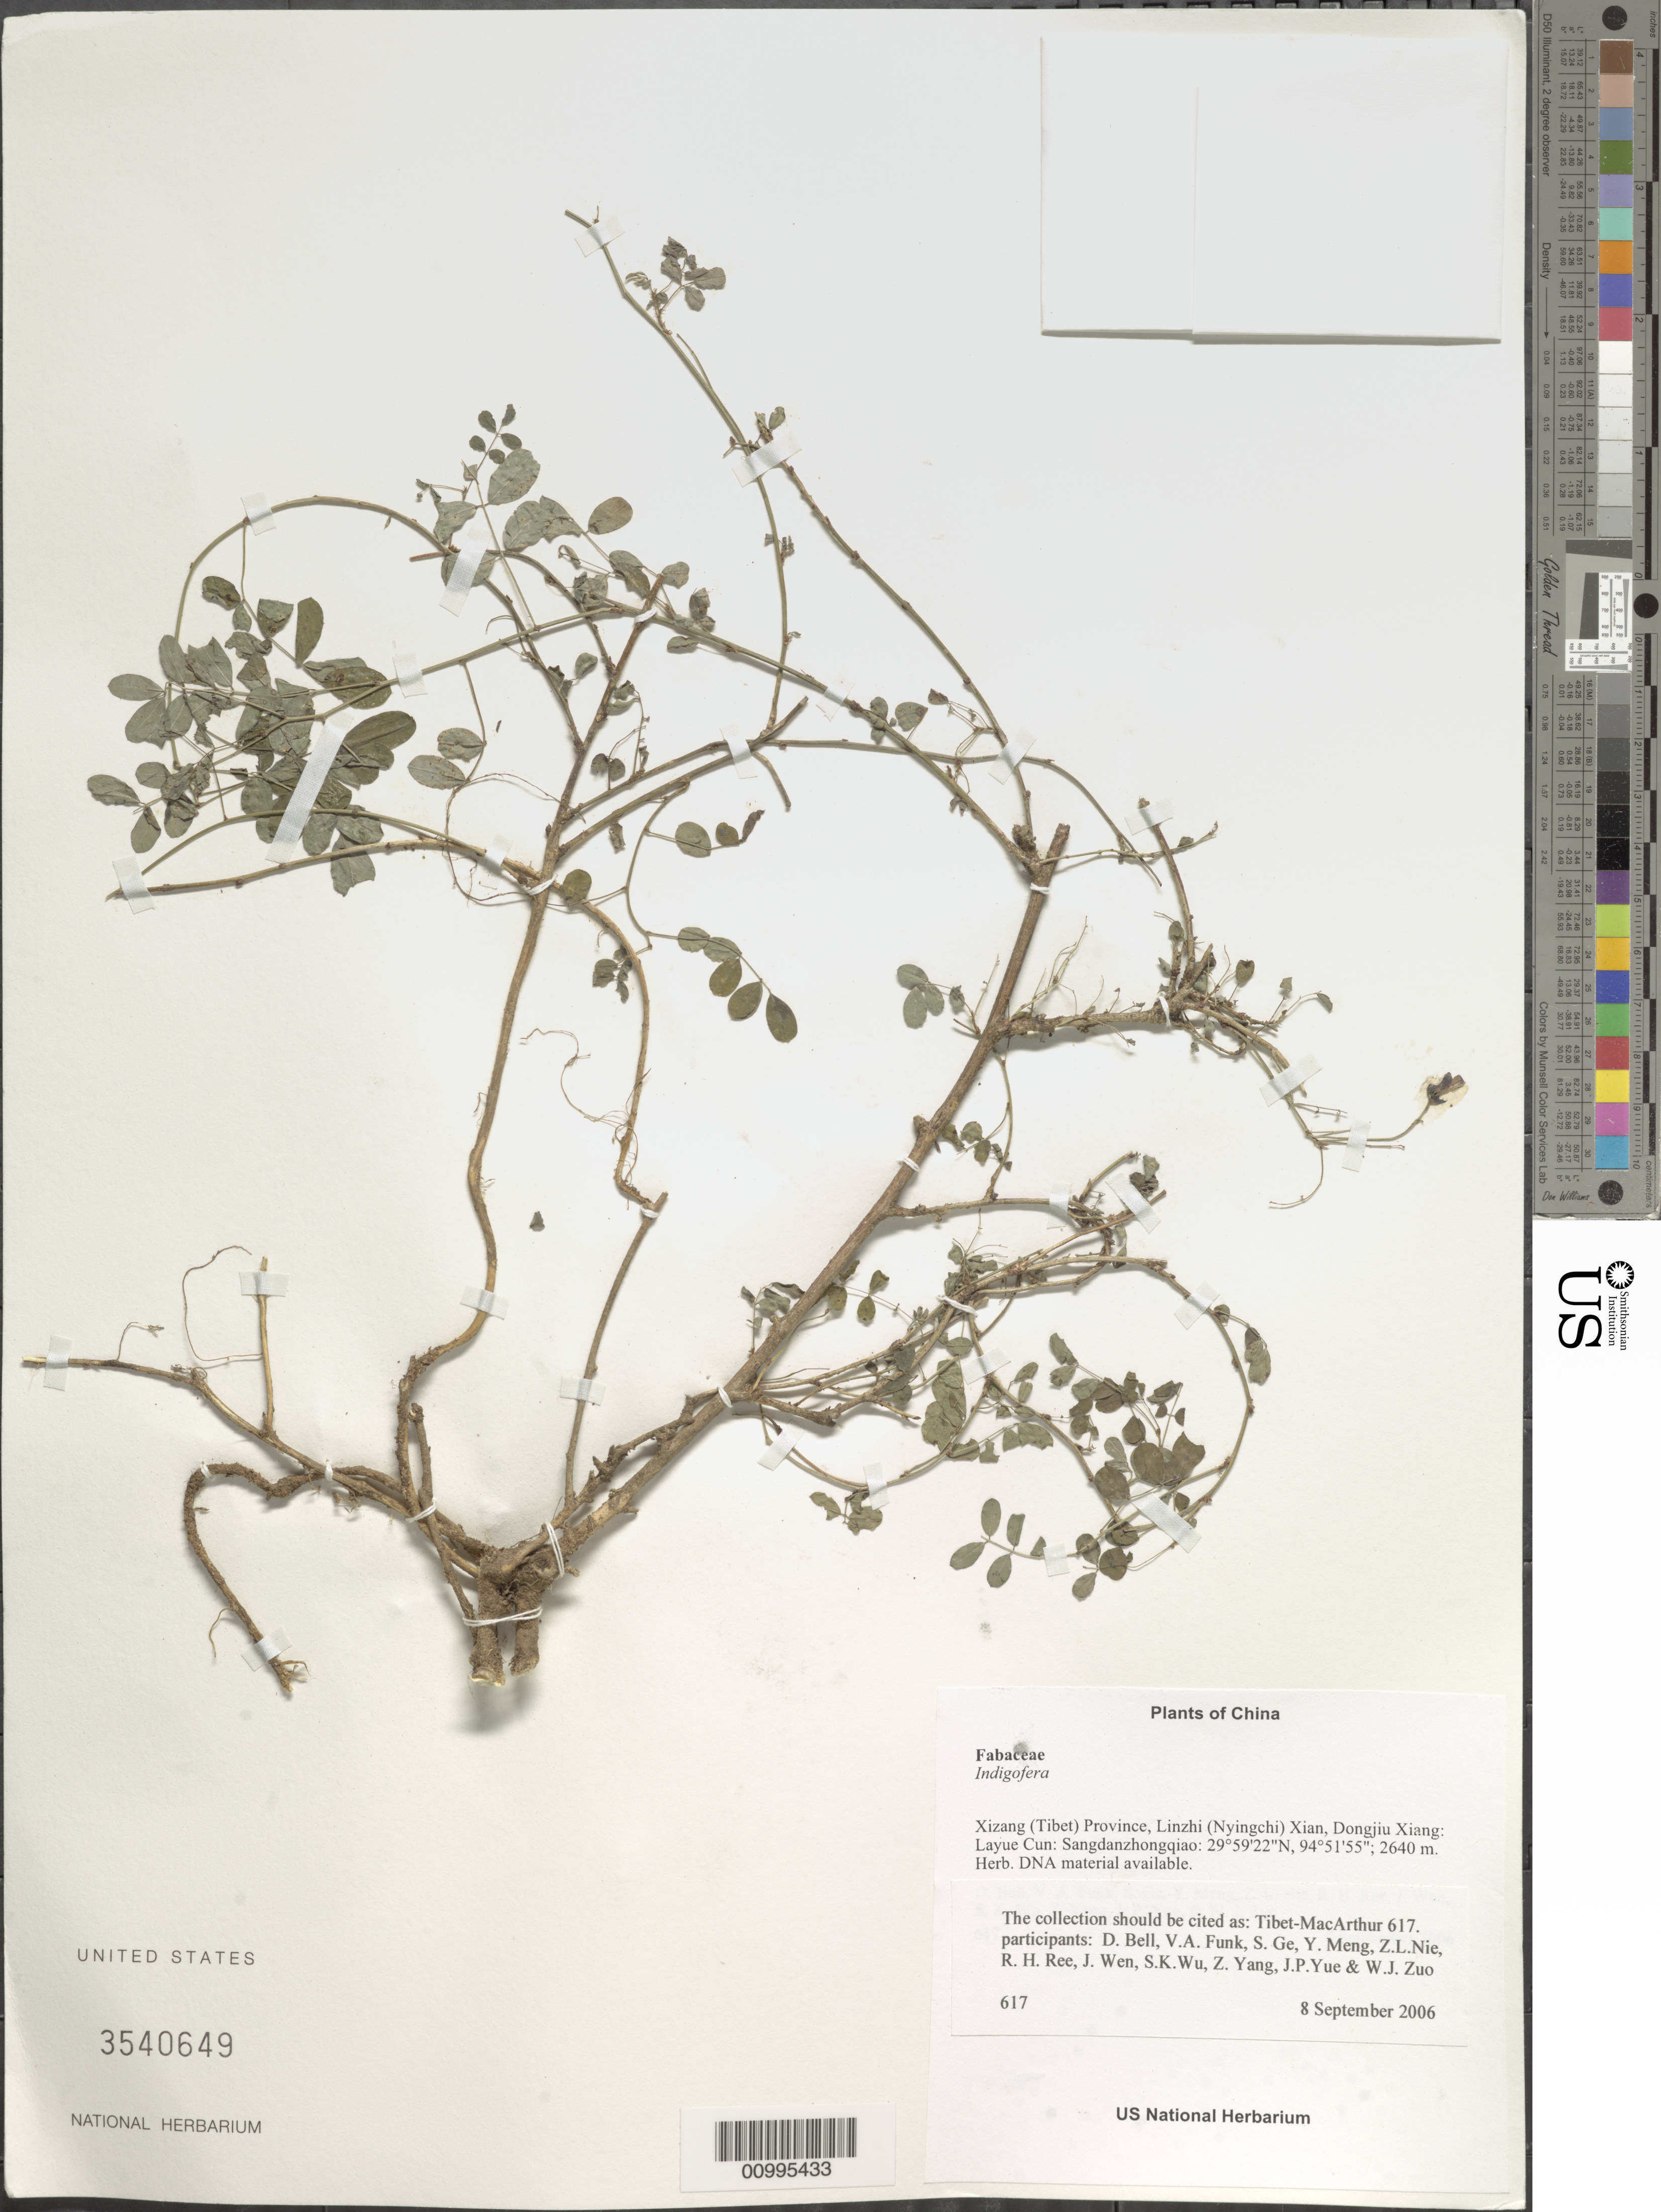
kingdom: Plantae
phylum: Tracheophyta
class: Magnoliopsida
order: Fabales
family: Fabaceae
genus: Indigofera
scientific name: Indigofera sp.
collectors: Tibet-MacArthur, D. A. Bell, V. Funk, S. Ge, Y. Meng, Z. Nie, R. Ree, J. Wen, S. K. Wu, Z. Yang, J. Yue & W. Zuo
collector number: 617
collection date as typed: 08 Sep 2006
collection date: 2006-09-08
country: China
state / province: Xizang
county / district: Linzhi (Nyingchi) Xian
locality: Dongjiu Xiang: Layue Cun: Sangdanzhongqiao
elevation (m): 2640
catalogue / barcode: US 3540649